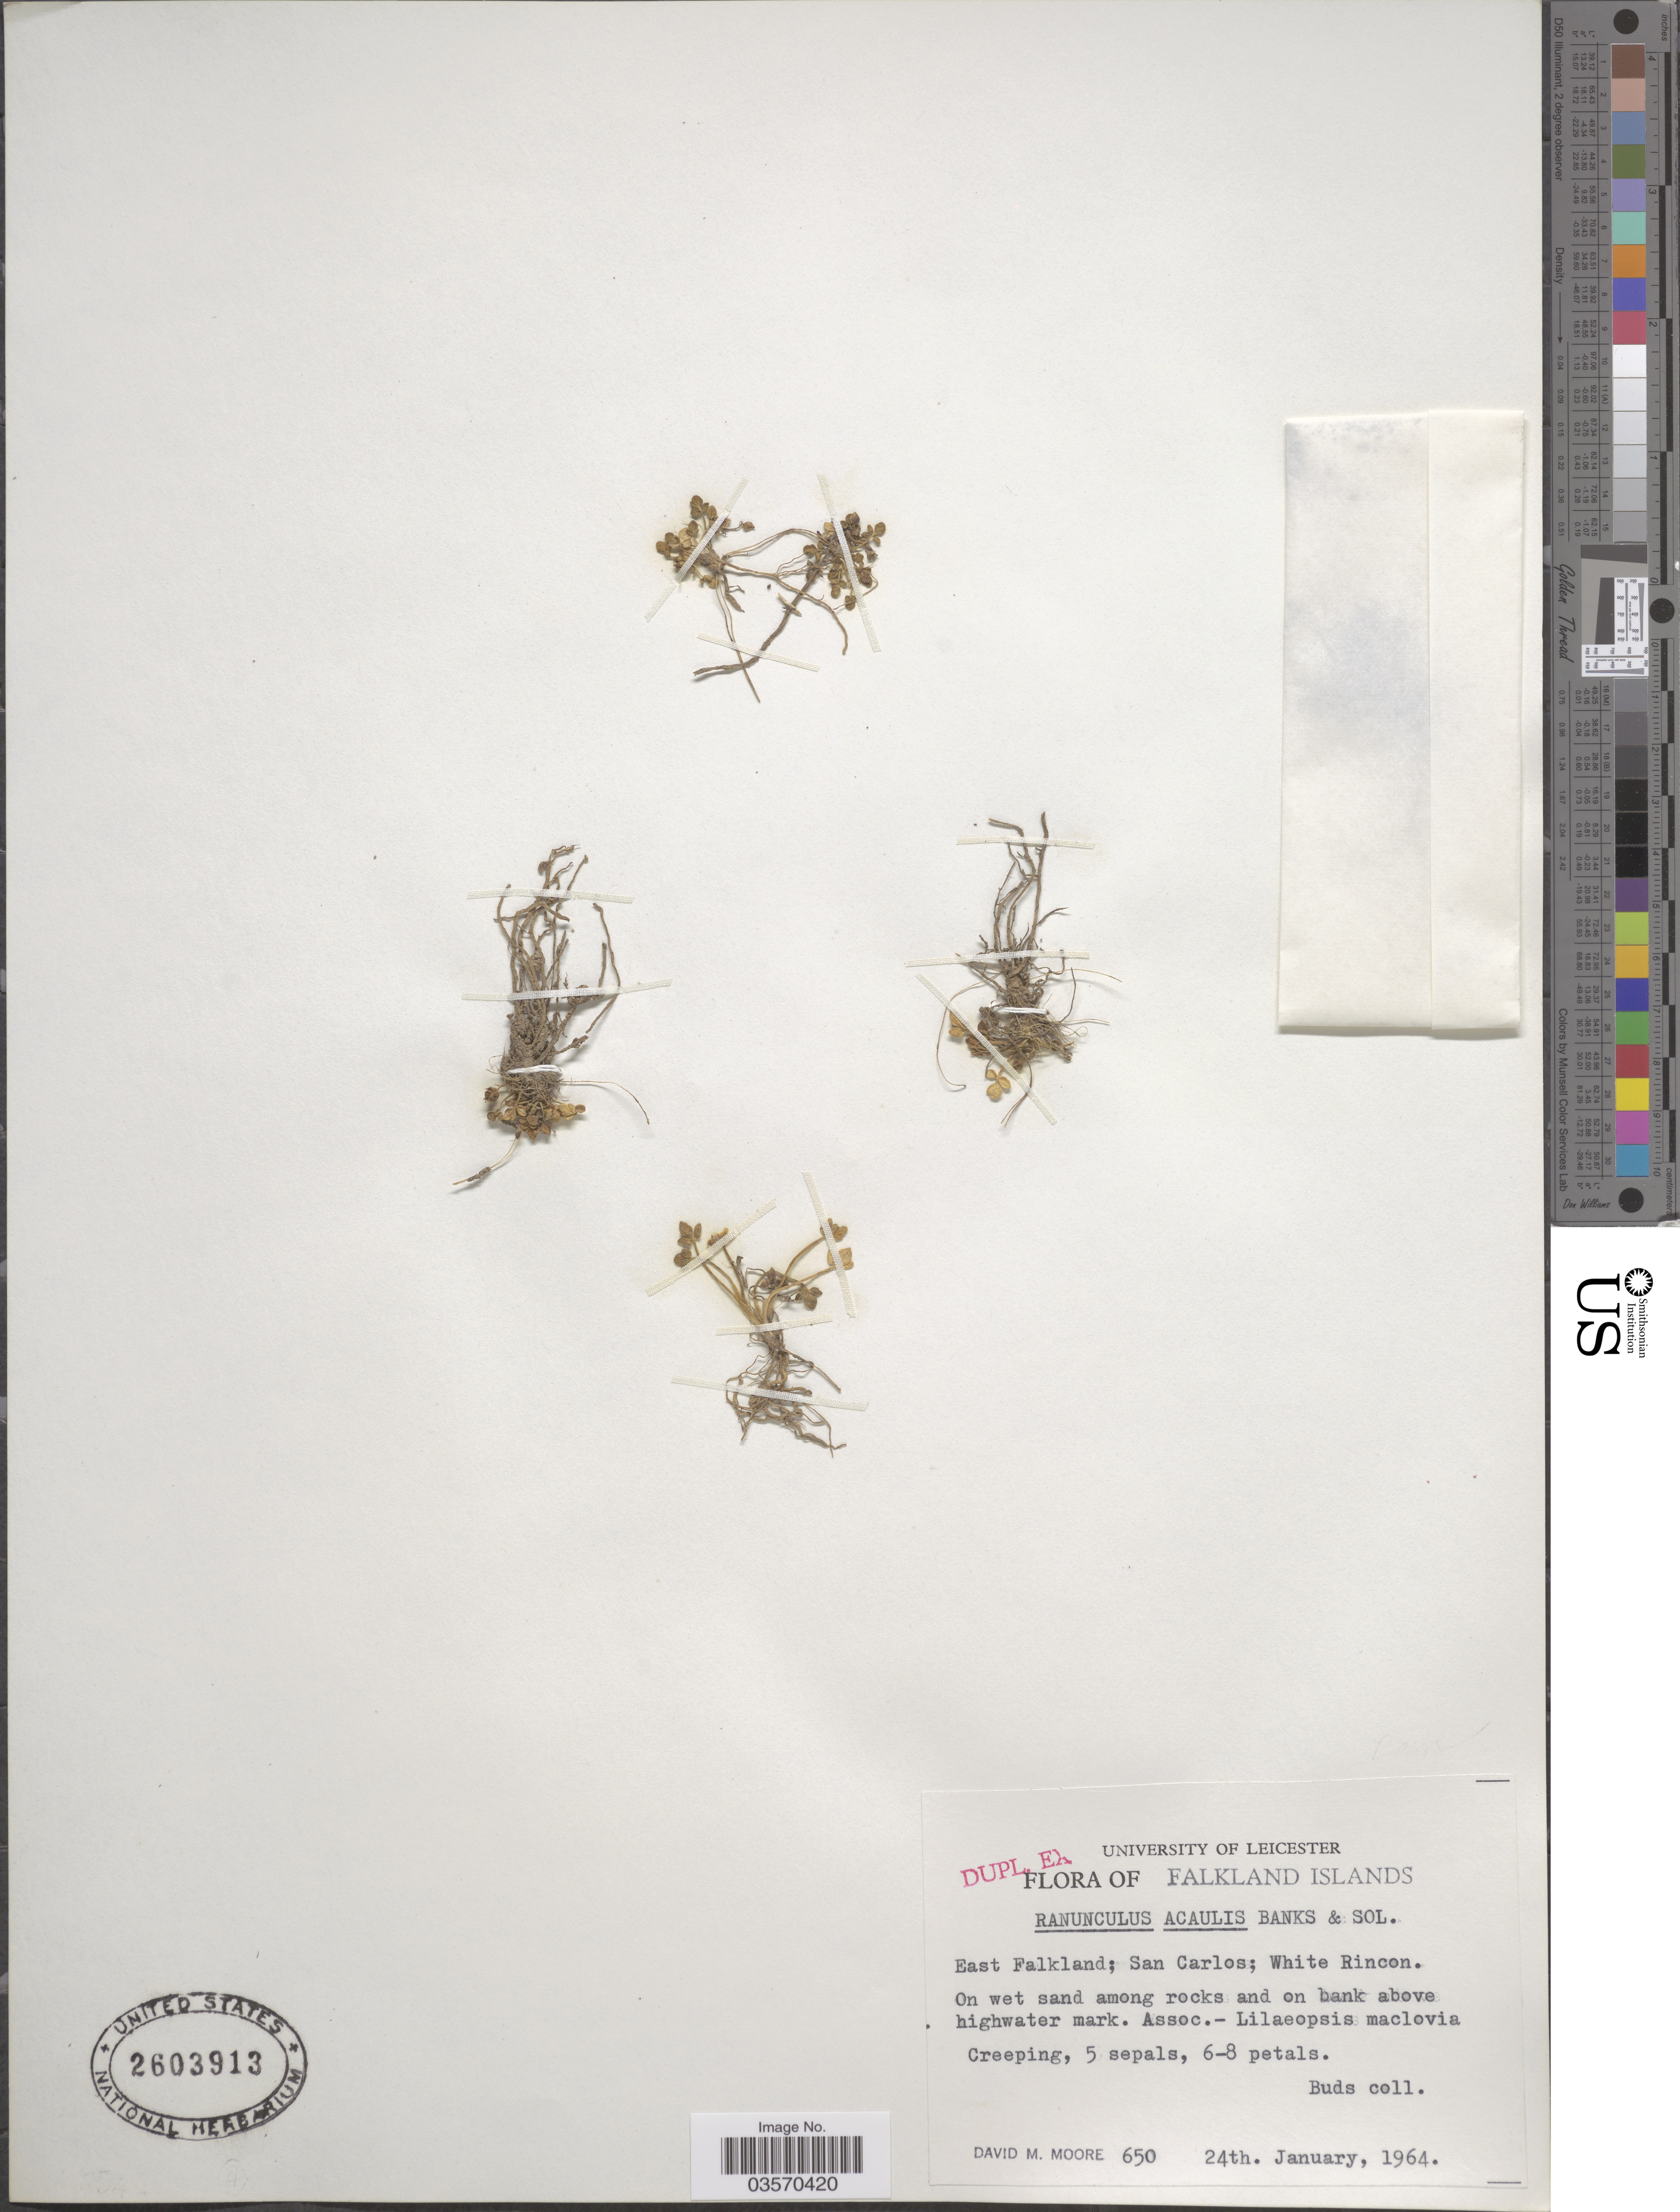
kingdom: Plantae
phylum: Tracheophyta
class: Magnoliopsida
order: Ranunculales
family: Ranunculaceae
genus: Ranunculus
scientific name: Ranunculus acaulis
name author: DC.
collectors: D. Moore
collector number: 650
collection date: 1964-01-24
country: Falkland Islands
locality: East Falkland; San Carlos; White Rincon. On wet sand among rocks and on bank above highwater mark.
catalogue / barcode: US 2603913